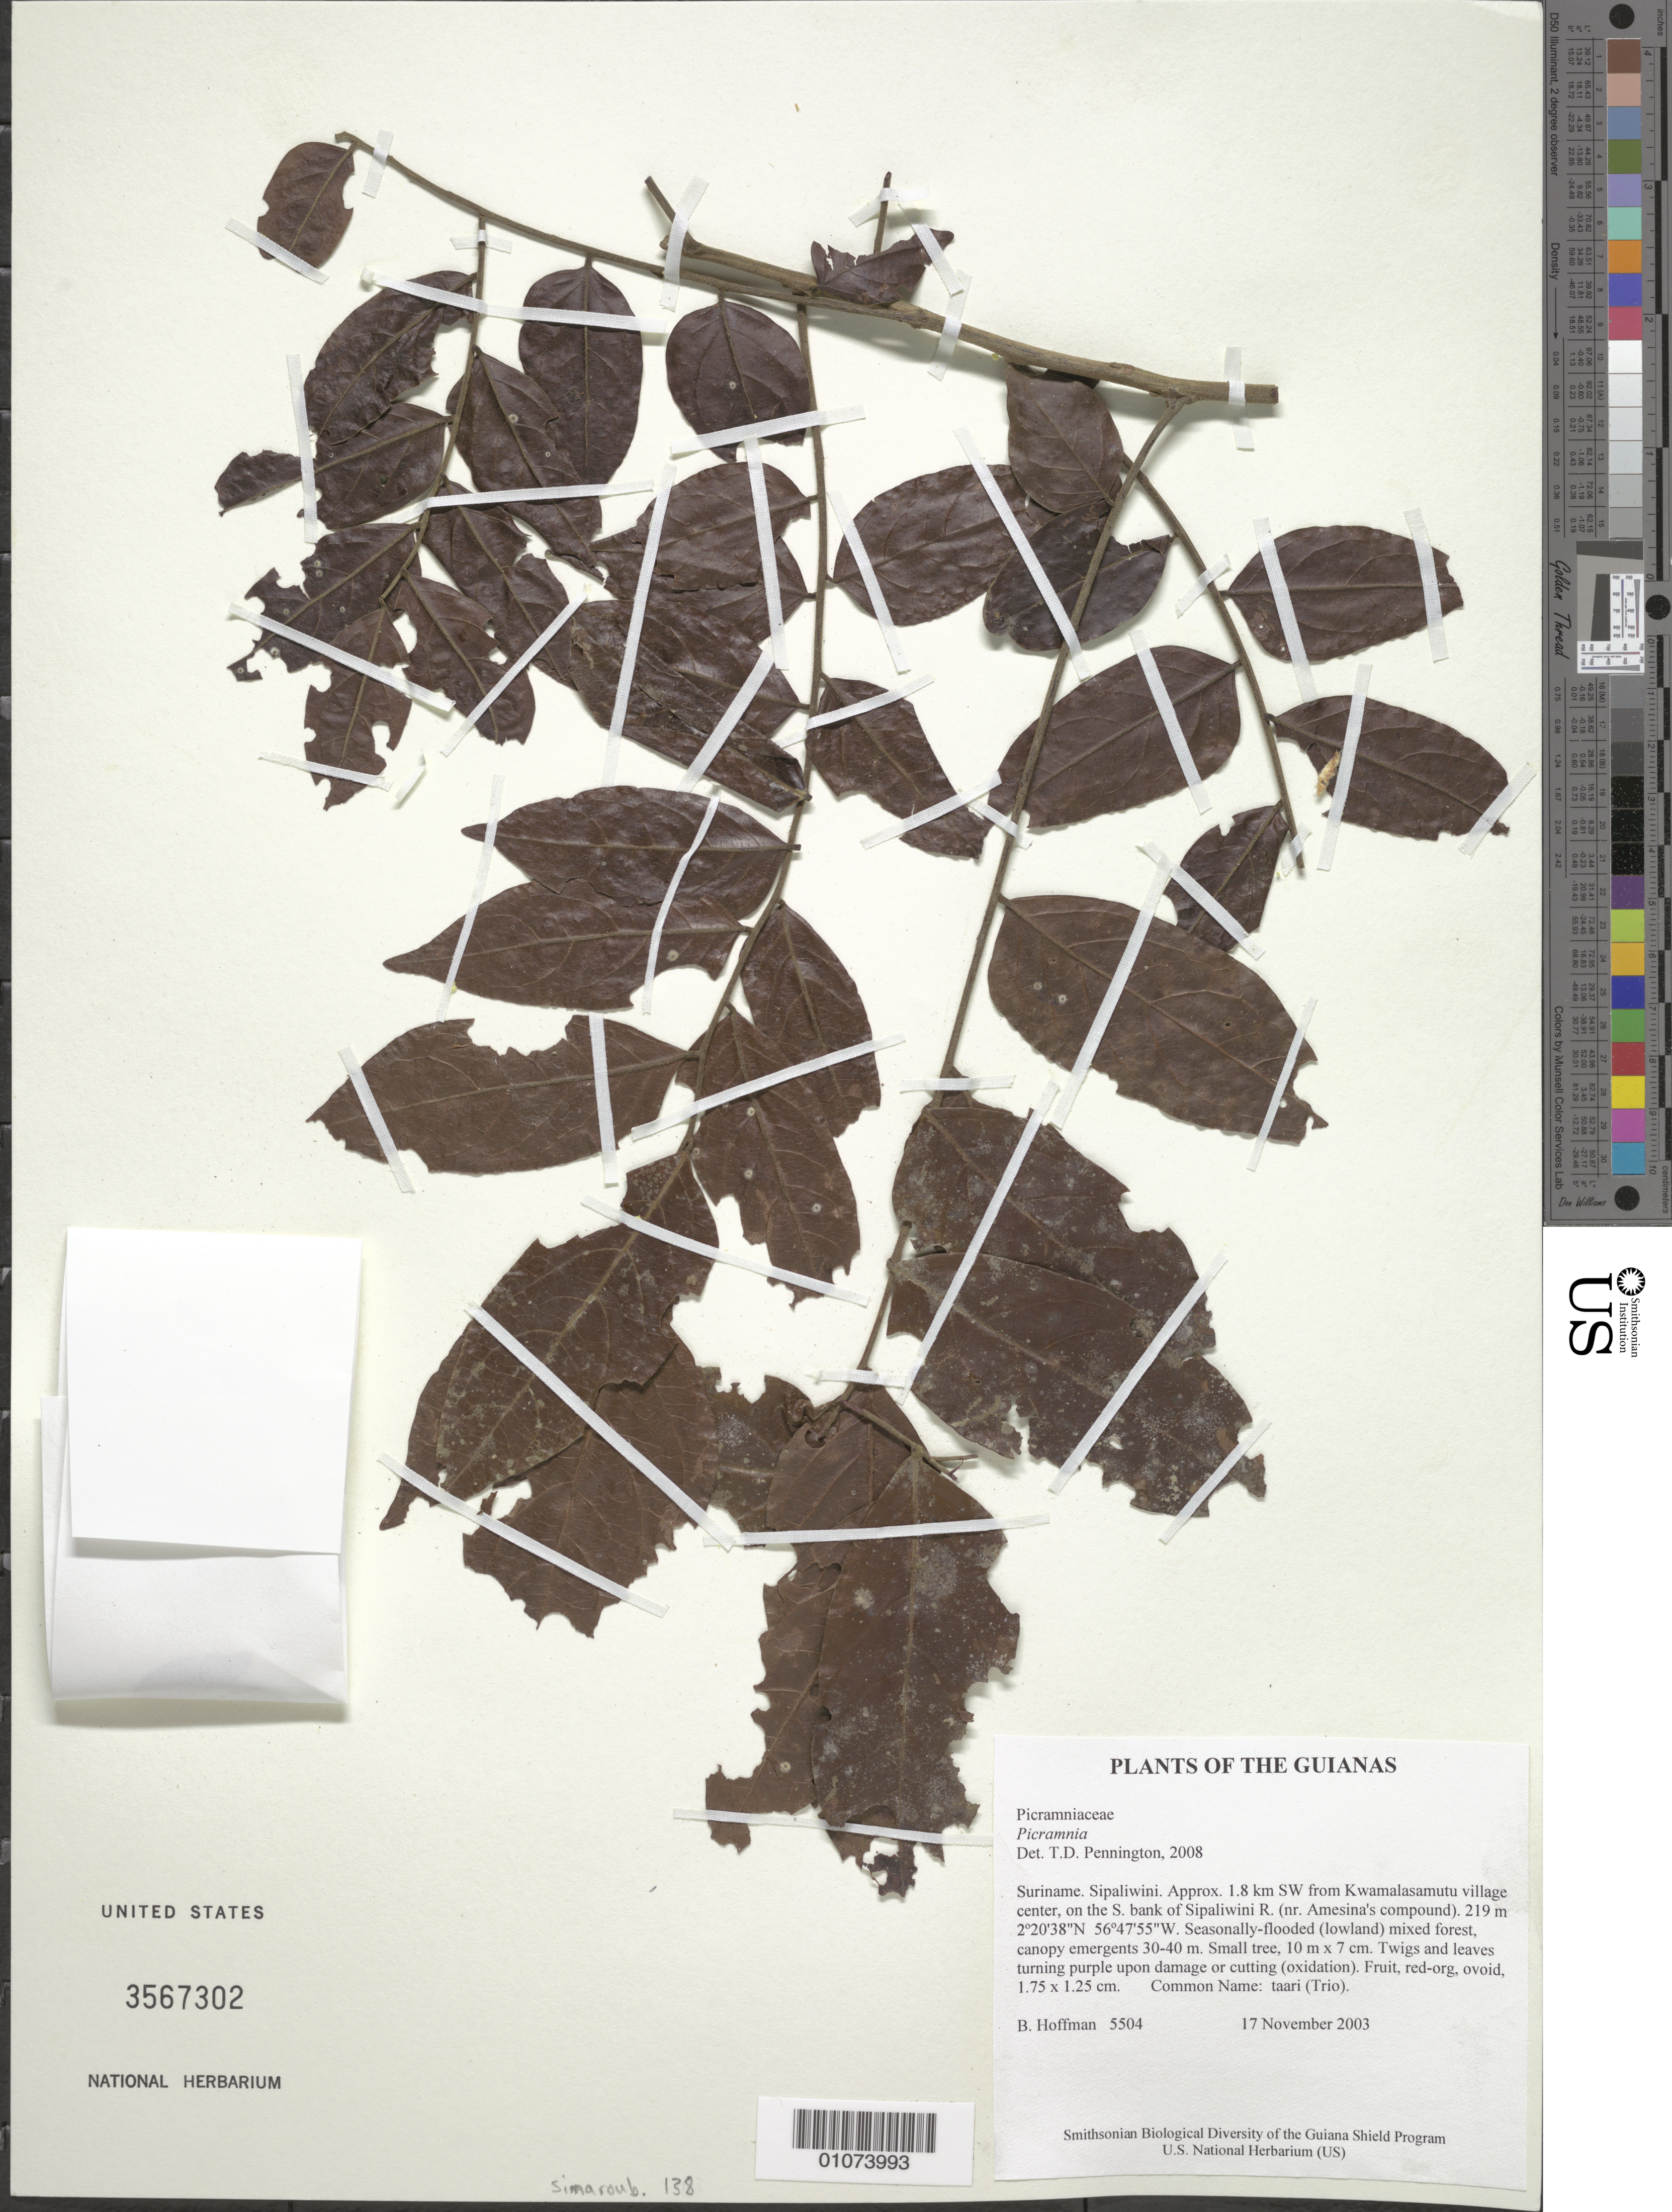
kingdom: Plantae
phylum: Tracheophyta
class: Magnoliopsida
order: Picramniales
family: Picramniaceae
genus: Picramnia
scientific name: Picramnia sp.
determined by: Pennington, T. D., (K)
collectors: B. Hoffman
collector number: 5504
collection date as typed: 17 November 2003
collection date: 2003-11-17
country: Suriname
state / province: Sipaliwini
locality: Approx. 1.8 km SW from Kwamalasamutu village center, on the S. bank of Sipaliwini R. (nr. Amesina's compound)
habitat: Seasonally-flooded (lowland) mixed forest, canopy emergents 30-40 m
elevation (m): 219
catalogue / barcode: US 3567302